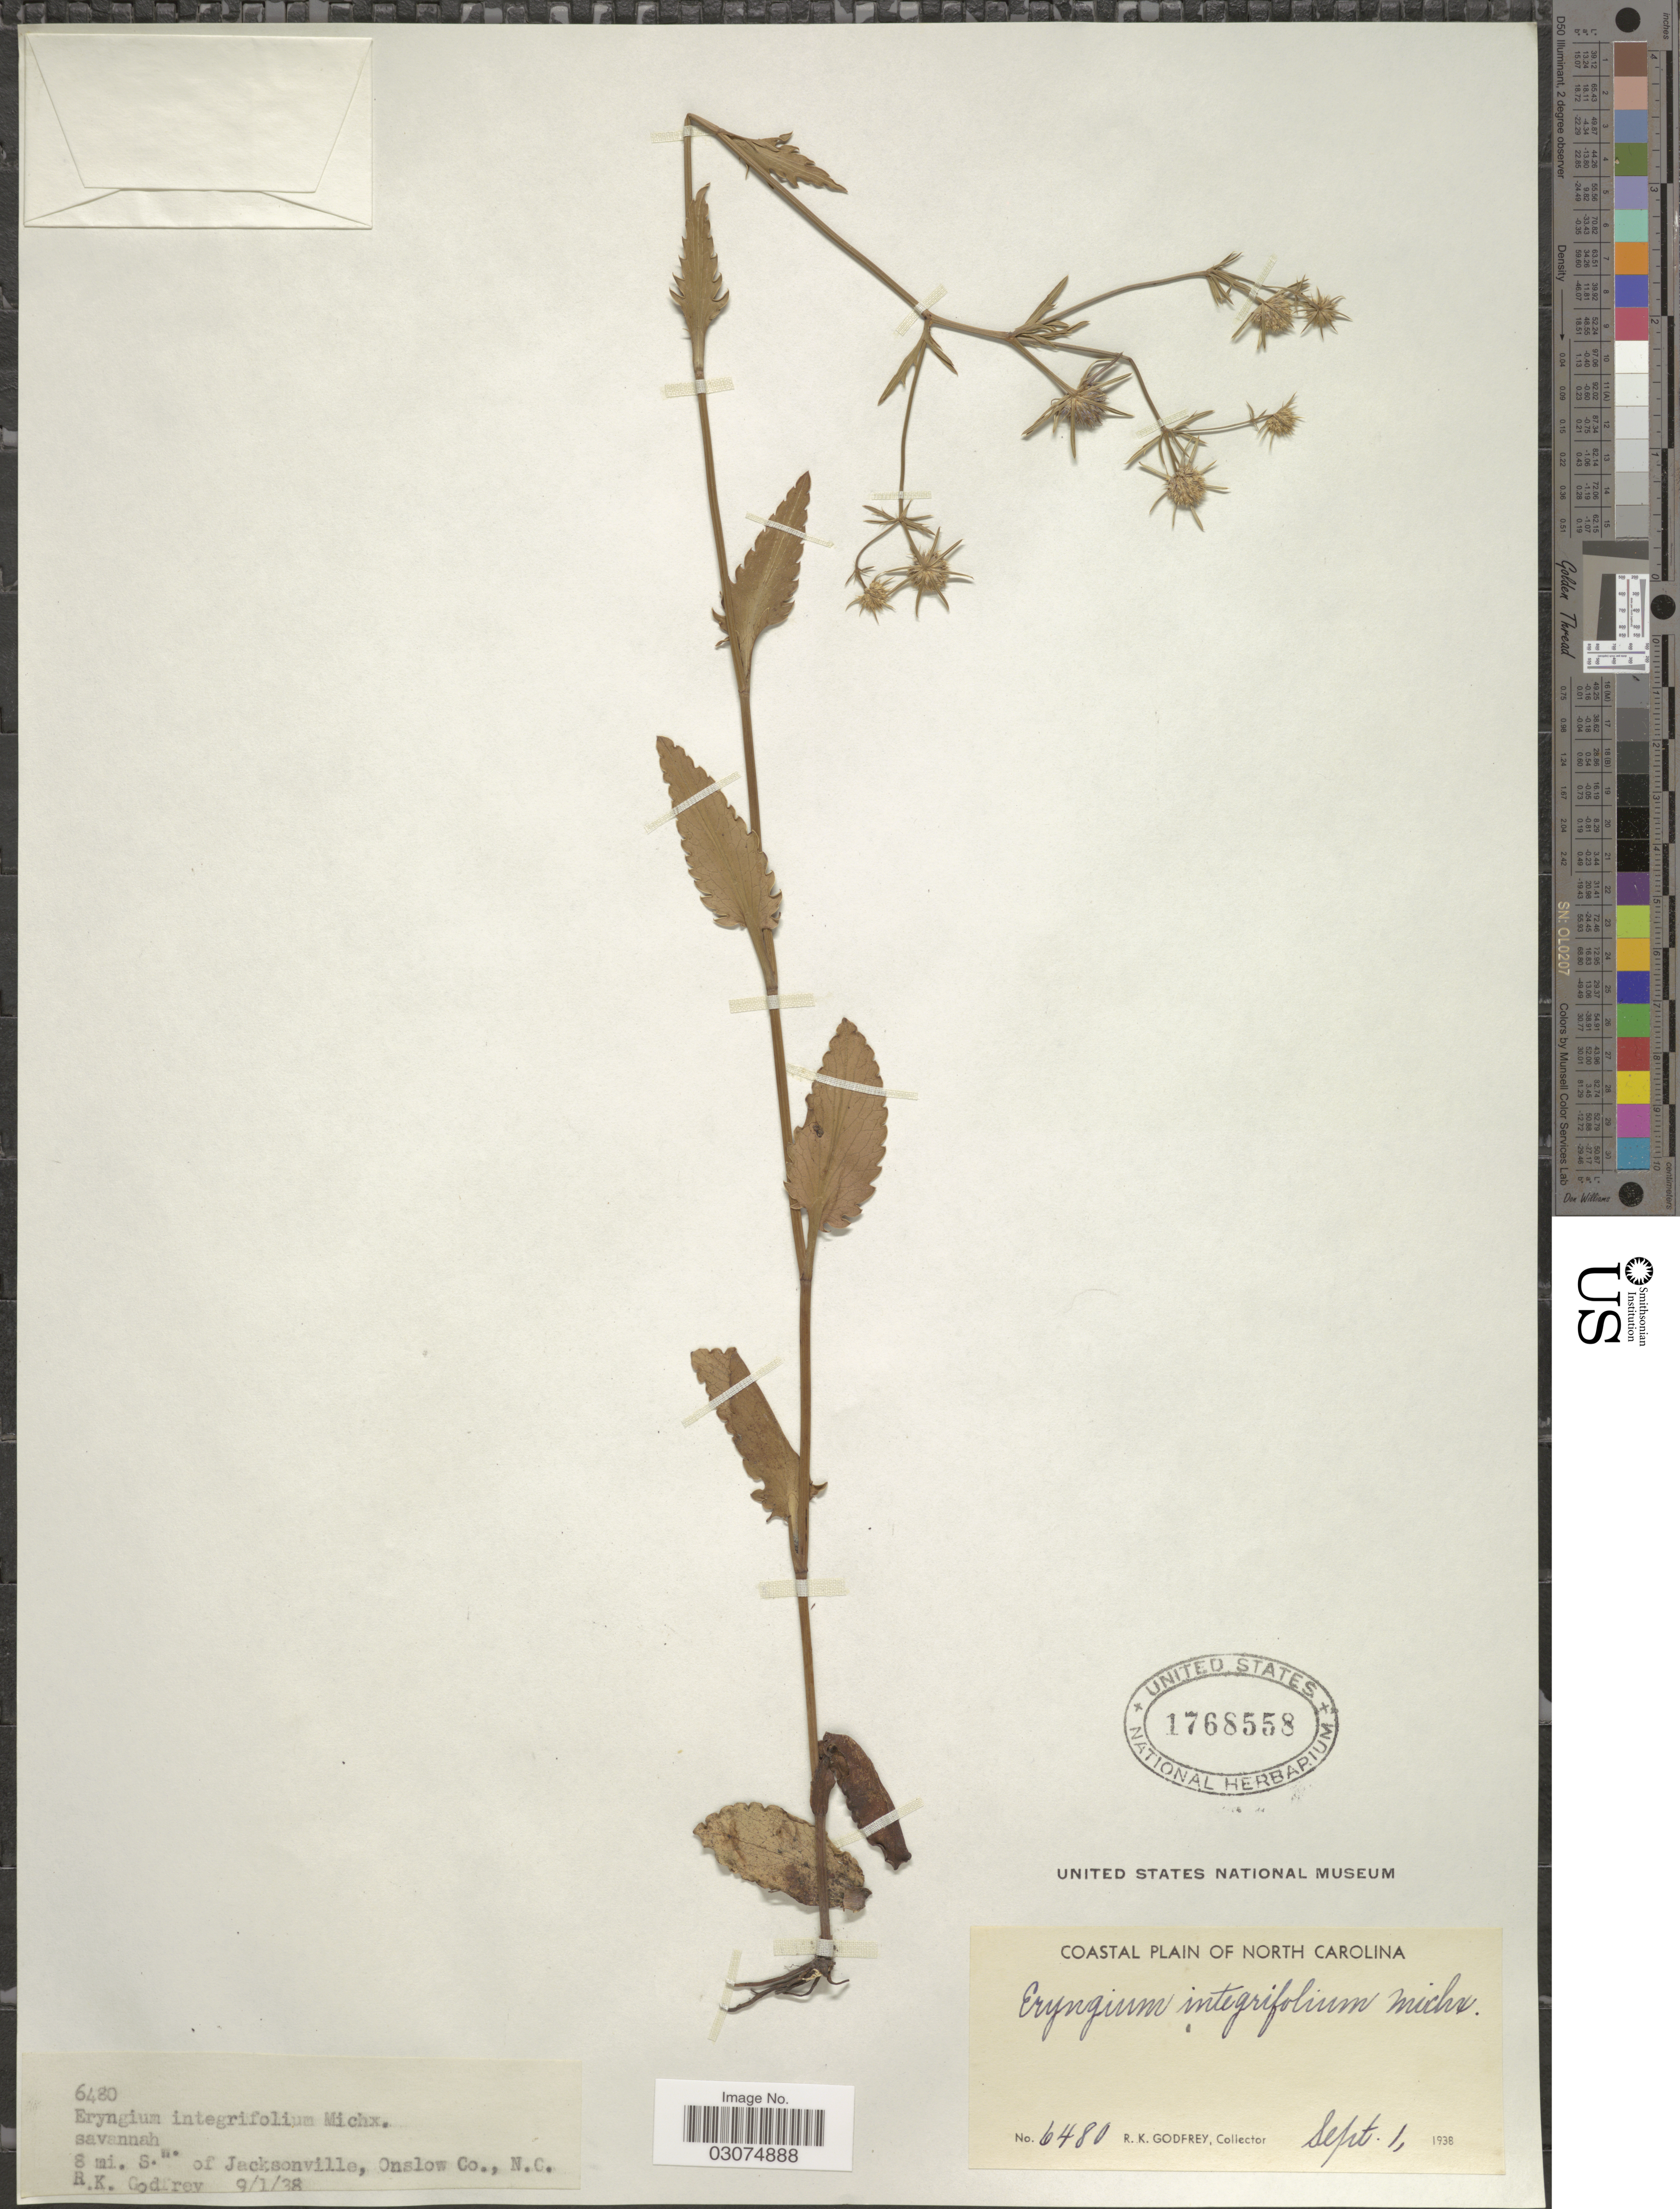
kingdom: Plantae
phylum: Tracheophyta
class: Magnoliopsida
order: Apiales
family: Apiaceae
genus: Eryngium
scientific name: Eryngium integrifolium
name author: Walter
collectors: R. K. Godfrey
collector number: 6480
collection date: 1938-09-01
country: United States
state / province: North Carolina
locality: Coastal Plain of North Carolina. 8 mi. S. W. of Jacksonville, Onslow Co., N. C.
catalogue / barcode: US 1768558